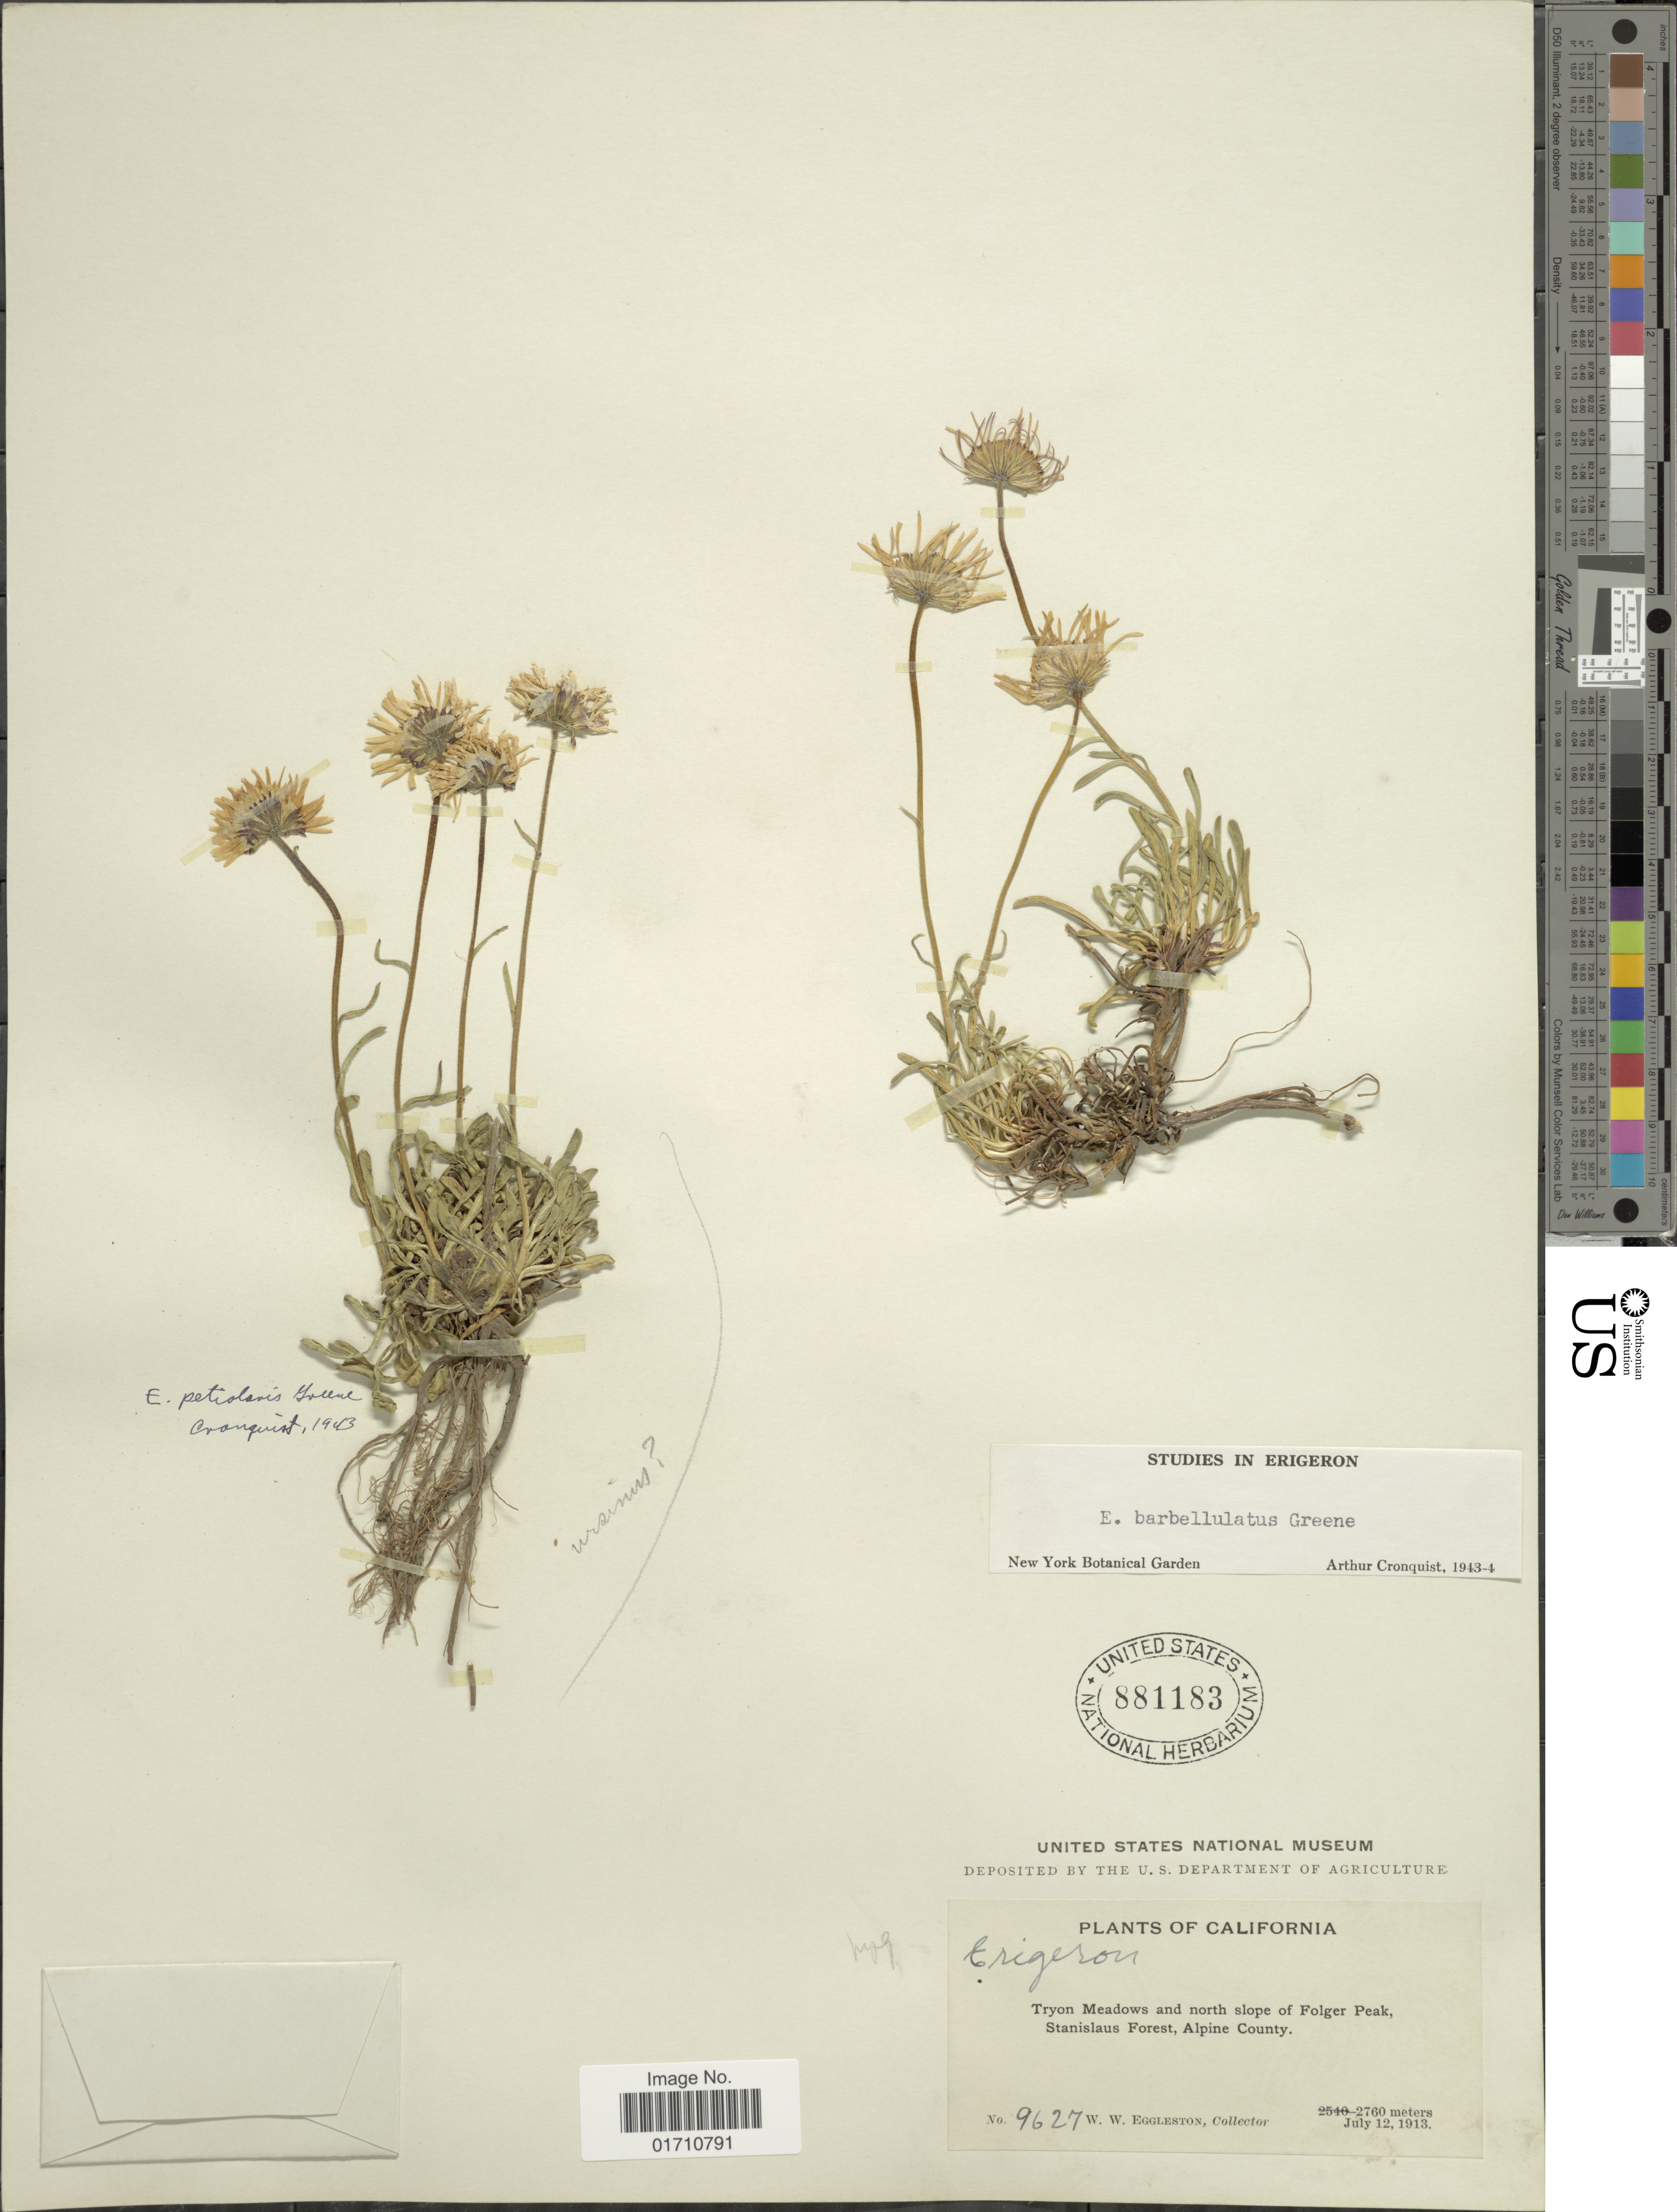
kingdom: Plantae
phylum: Tracheophyta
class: Magnoliopsida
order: Asterales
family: Asteraceae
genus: Erigeron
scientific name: Erigeron barbellulatus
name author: Greene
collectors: W. W. Eggleston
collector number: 9627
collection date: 1913-07-12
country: United States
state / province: California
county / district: Alpine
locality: Tryon Meadows and north slope of Folger Peak, Stanislaus Forest, Alpine County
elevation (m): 2760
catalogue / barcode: US 881183